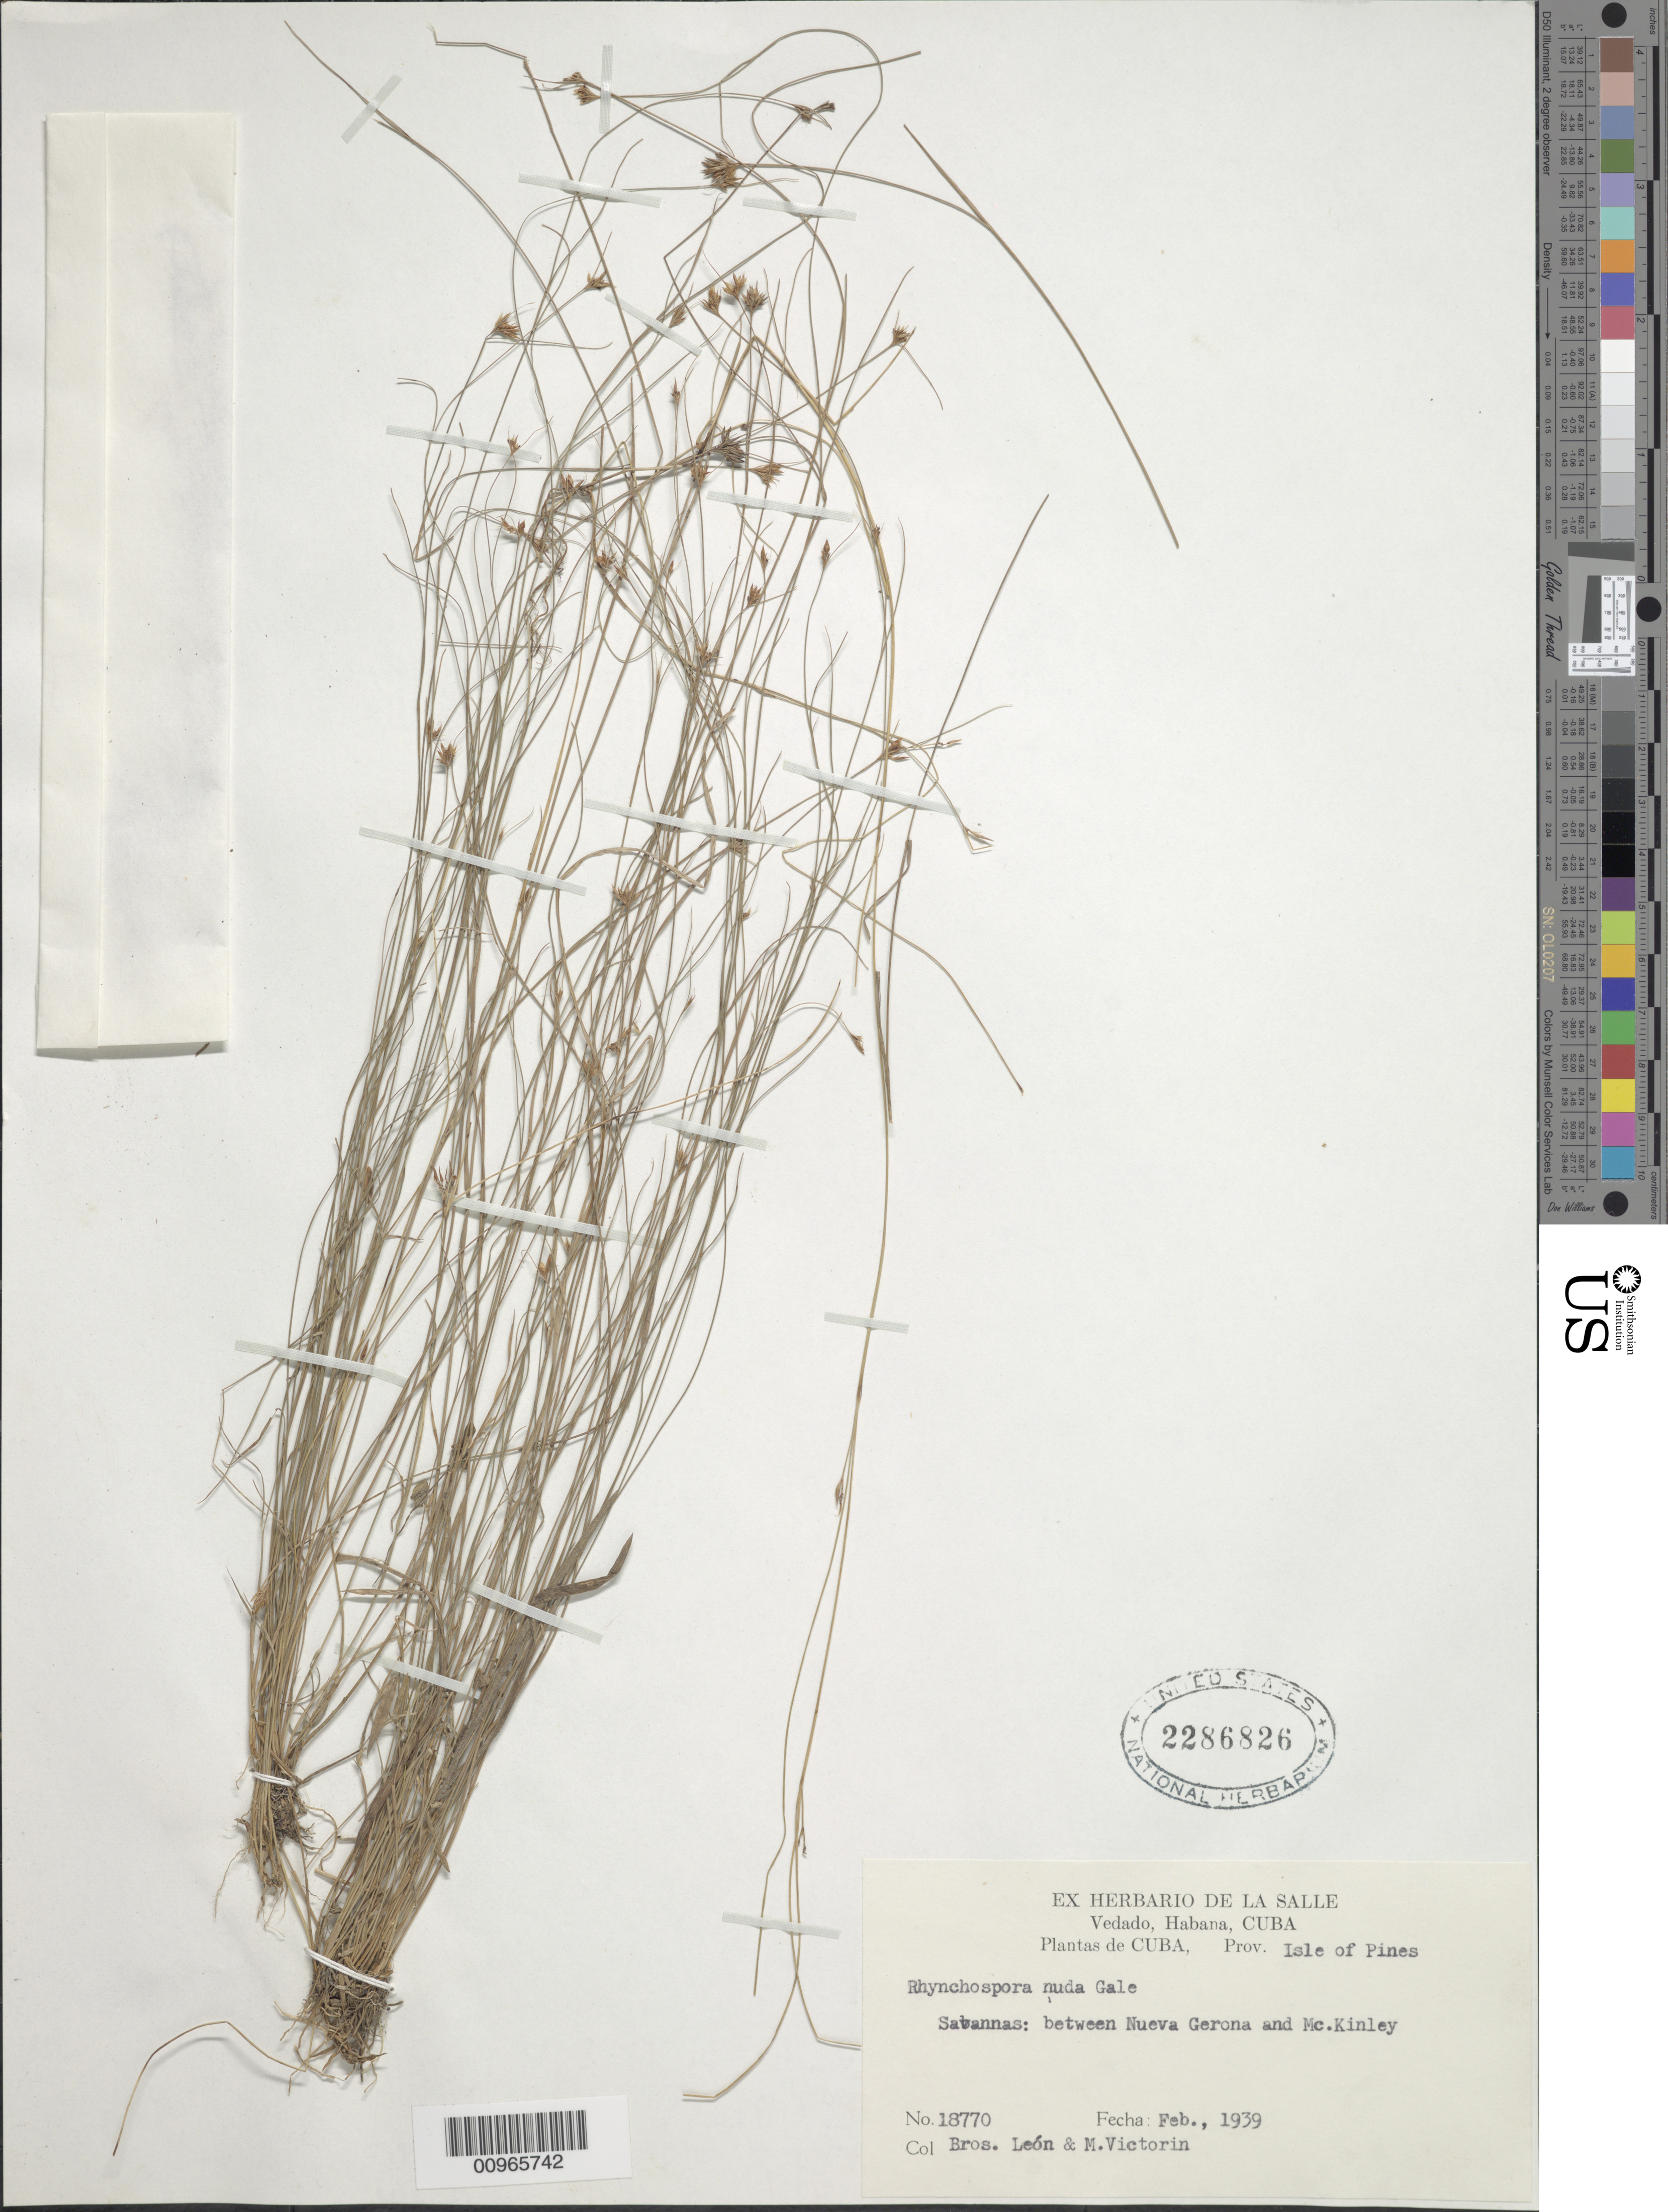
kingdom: Plantae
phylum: Tracheophyta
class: Liliopsida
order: Poales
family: Cyperaceae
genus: Rhynchospora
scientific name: Rhynchospora nuda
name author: Gale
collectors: Bro. León & F. Victorin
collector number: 18770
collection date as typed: Feb 1939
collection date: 1939-02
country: Cuba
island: Isla de la Juventud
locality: Savannas between Nueva Gerona and McKinley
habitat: Savannas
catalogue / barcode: US 2286826